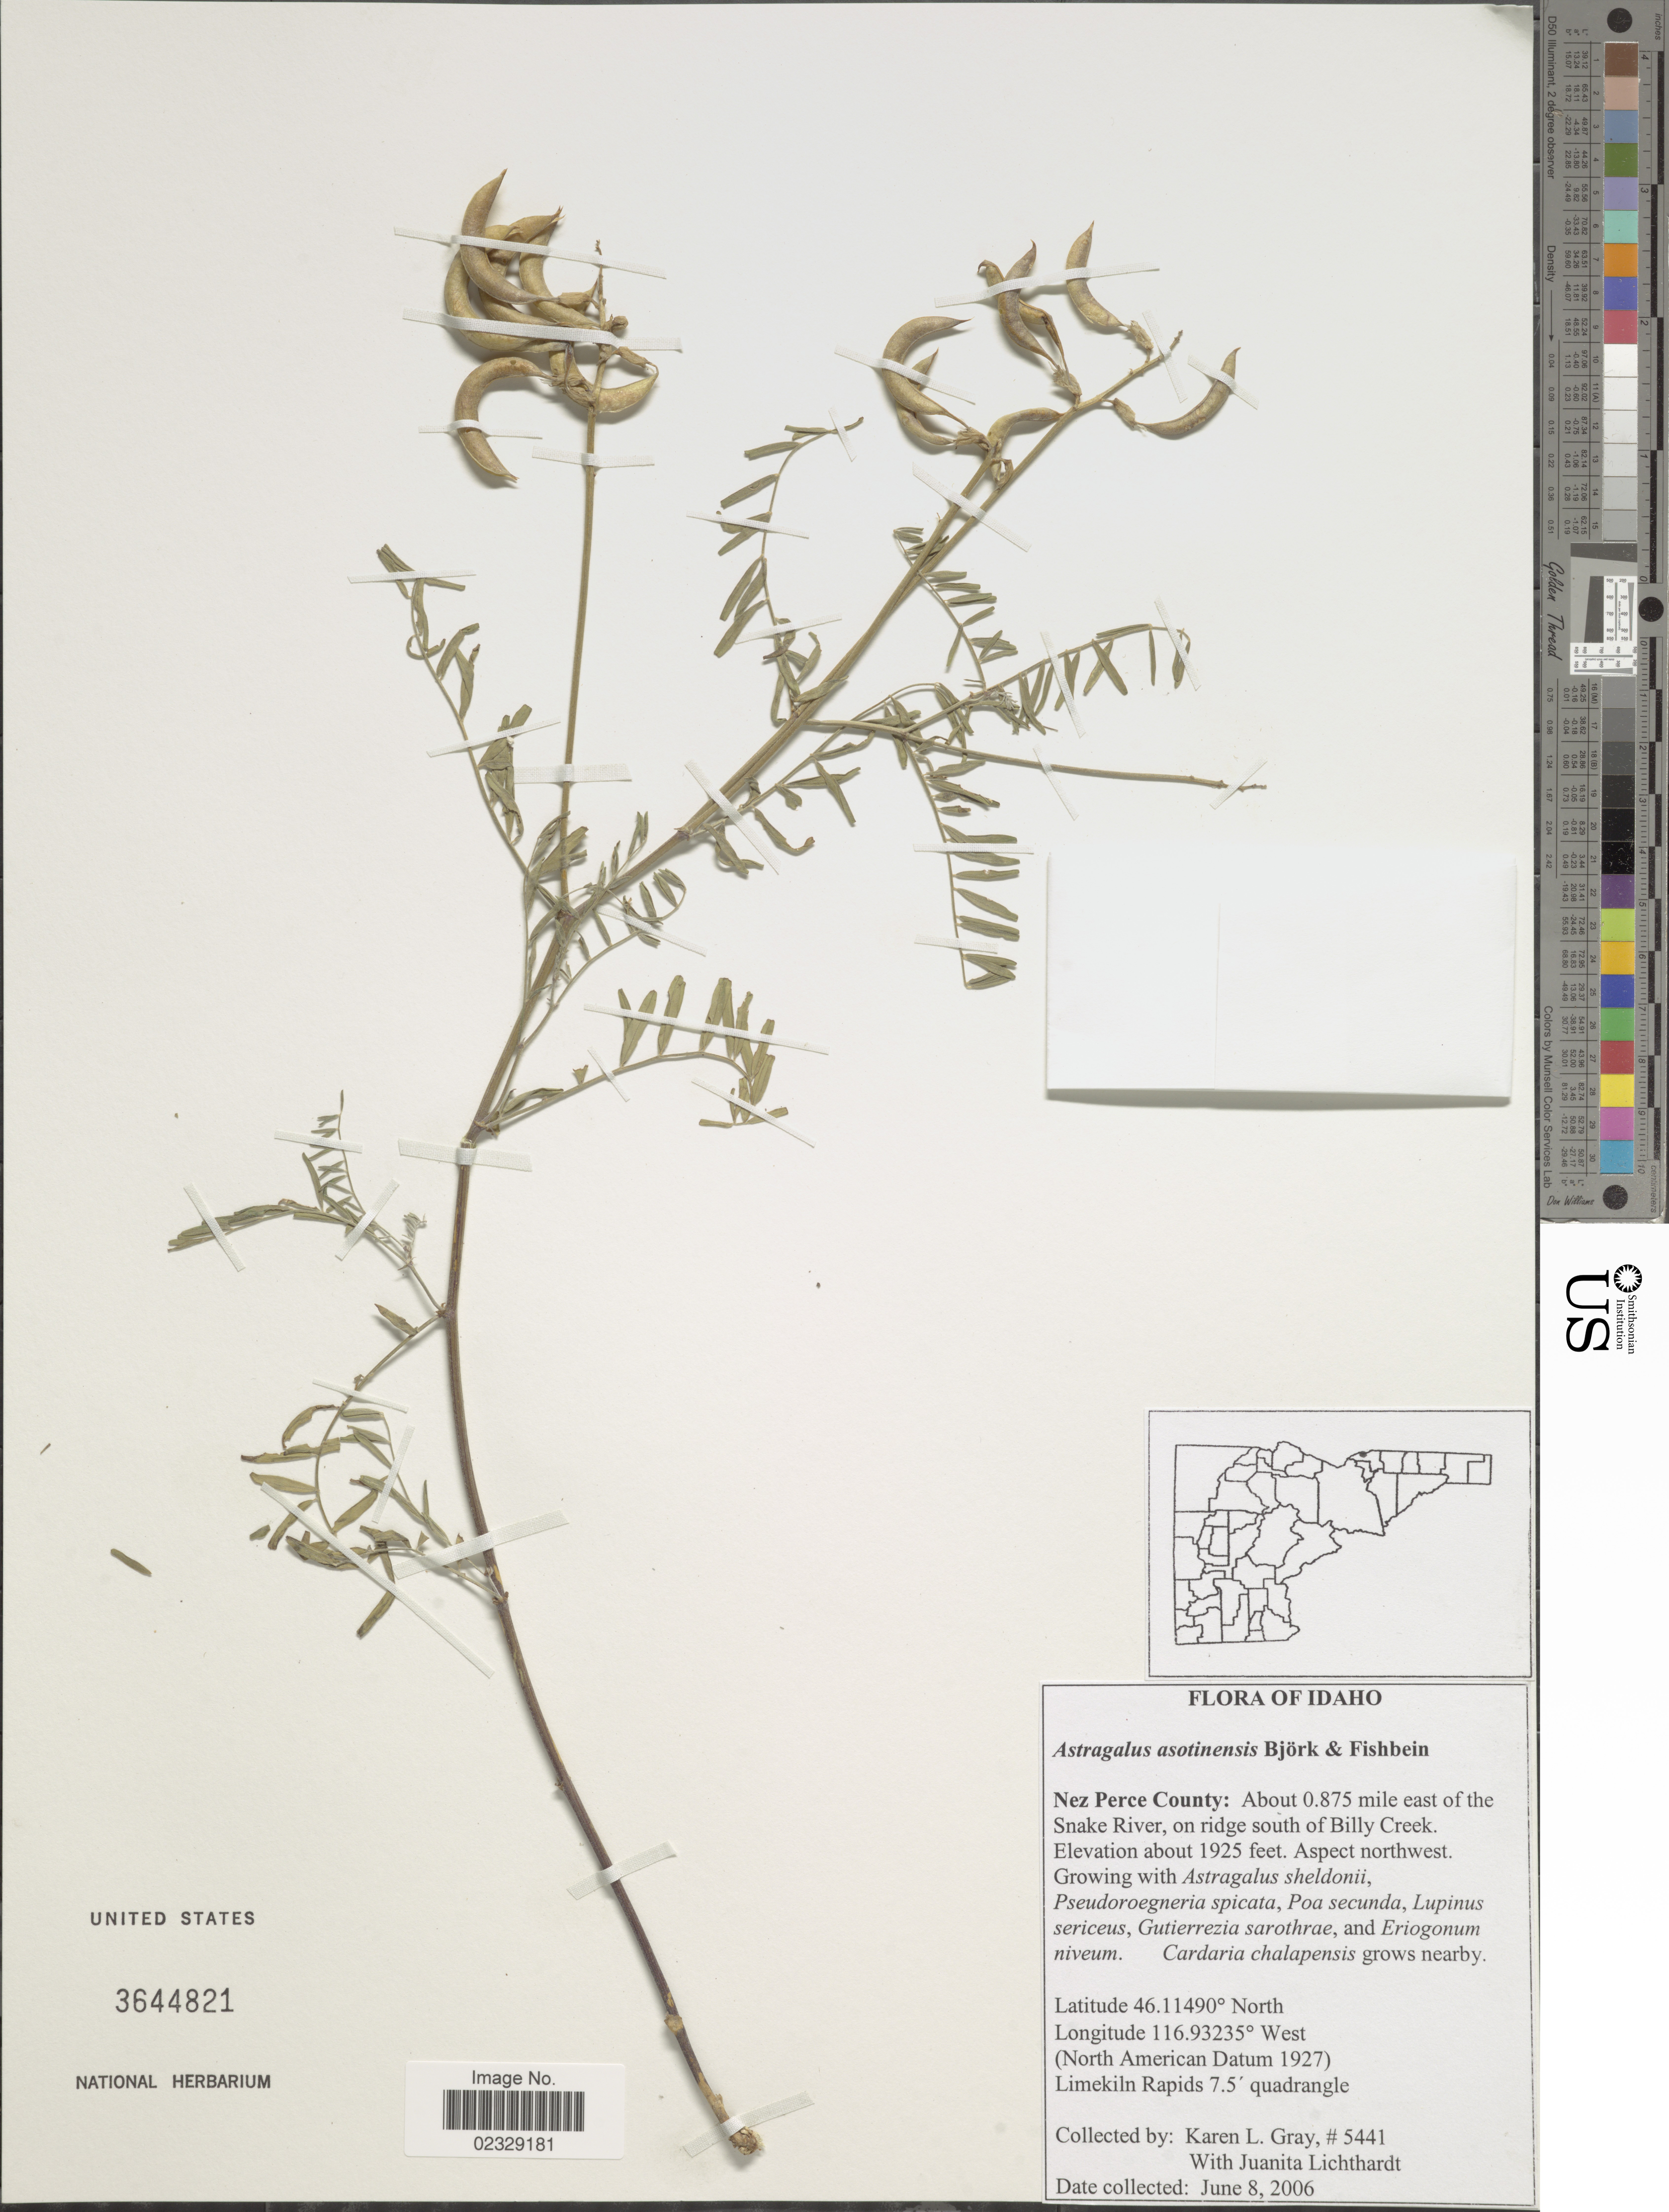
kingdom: Plantae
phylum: Tracheophyta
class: Magnoliopsida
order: Fabales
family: Fabaceae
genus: Astragalus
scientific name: Astragalus asotinensis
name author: Bjork & Fishbein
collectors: K. L. Gray & J. Lichthardt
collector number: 5441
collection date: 2006-06-08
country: United States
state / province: Idaho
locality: Nez Perce County: About 0.875 mile east of the Snake River, on ridge south of Billy Creek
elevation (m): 587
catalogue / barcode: US 3644821